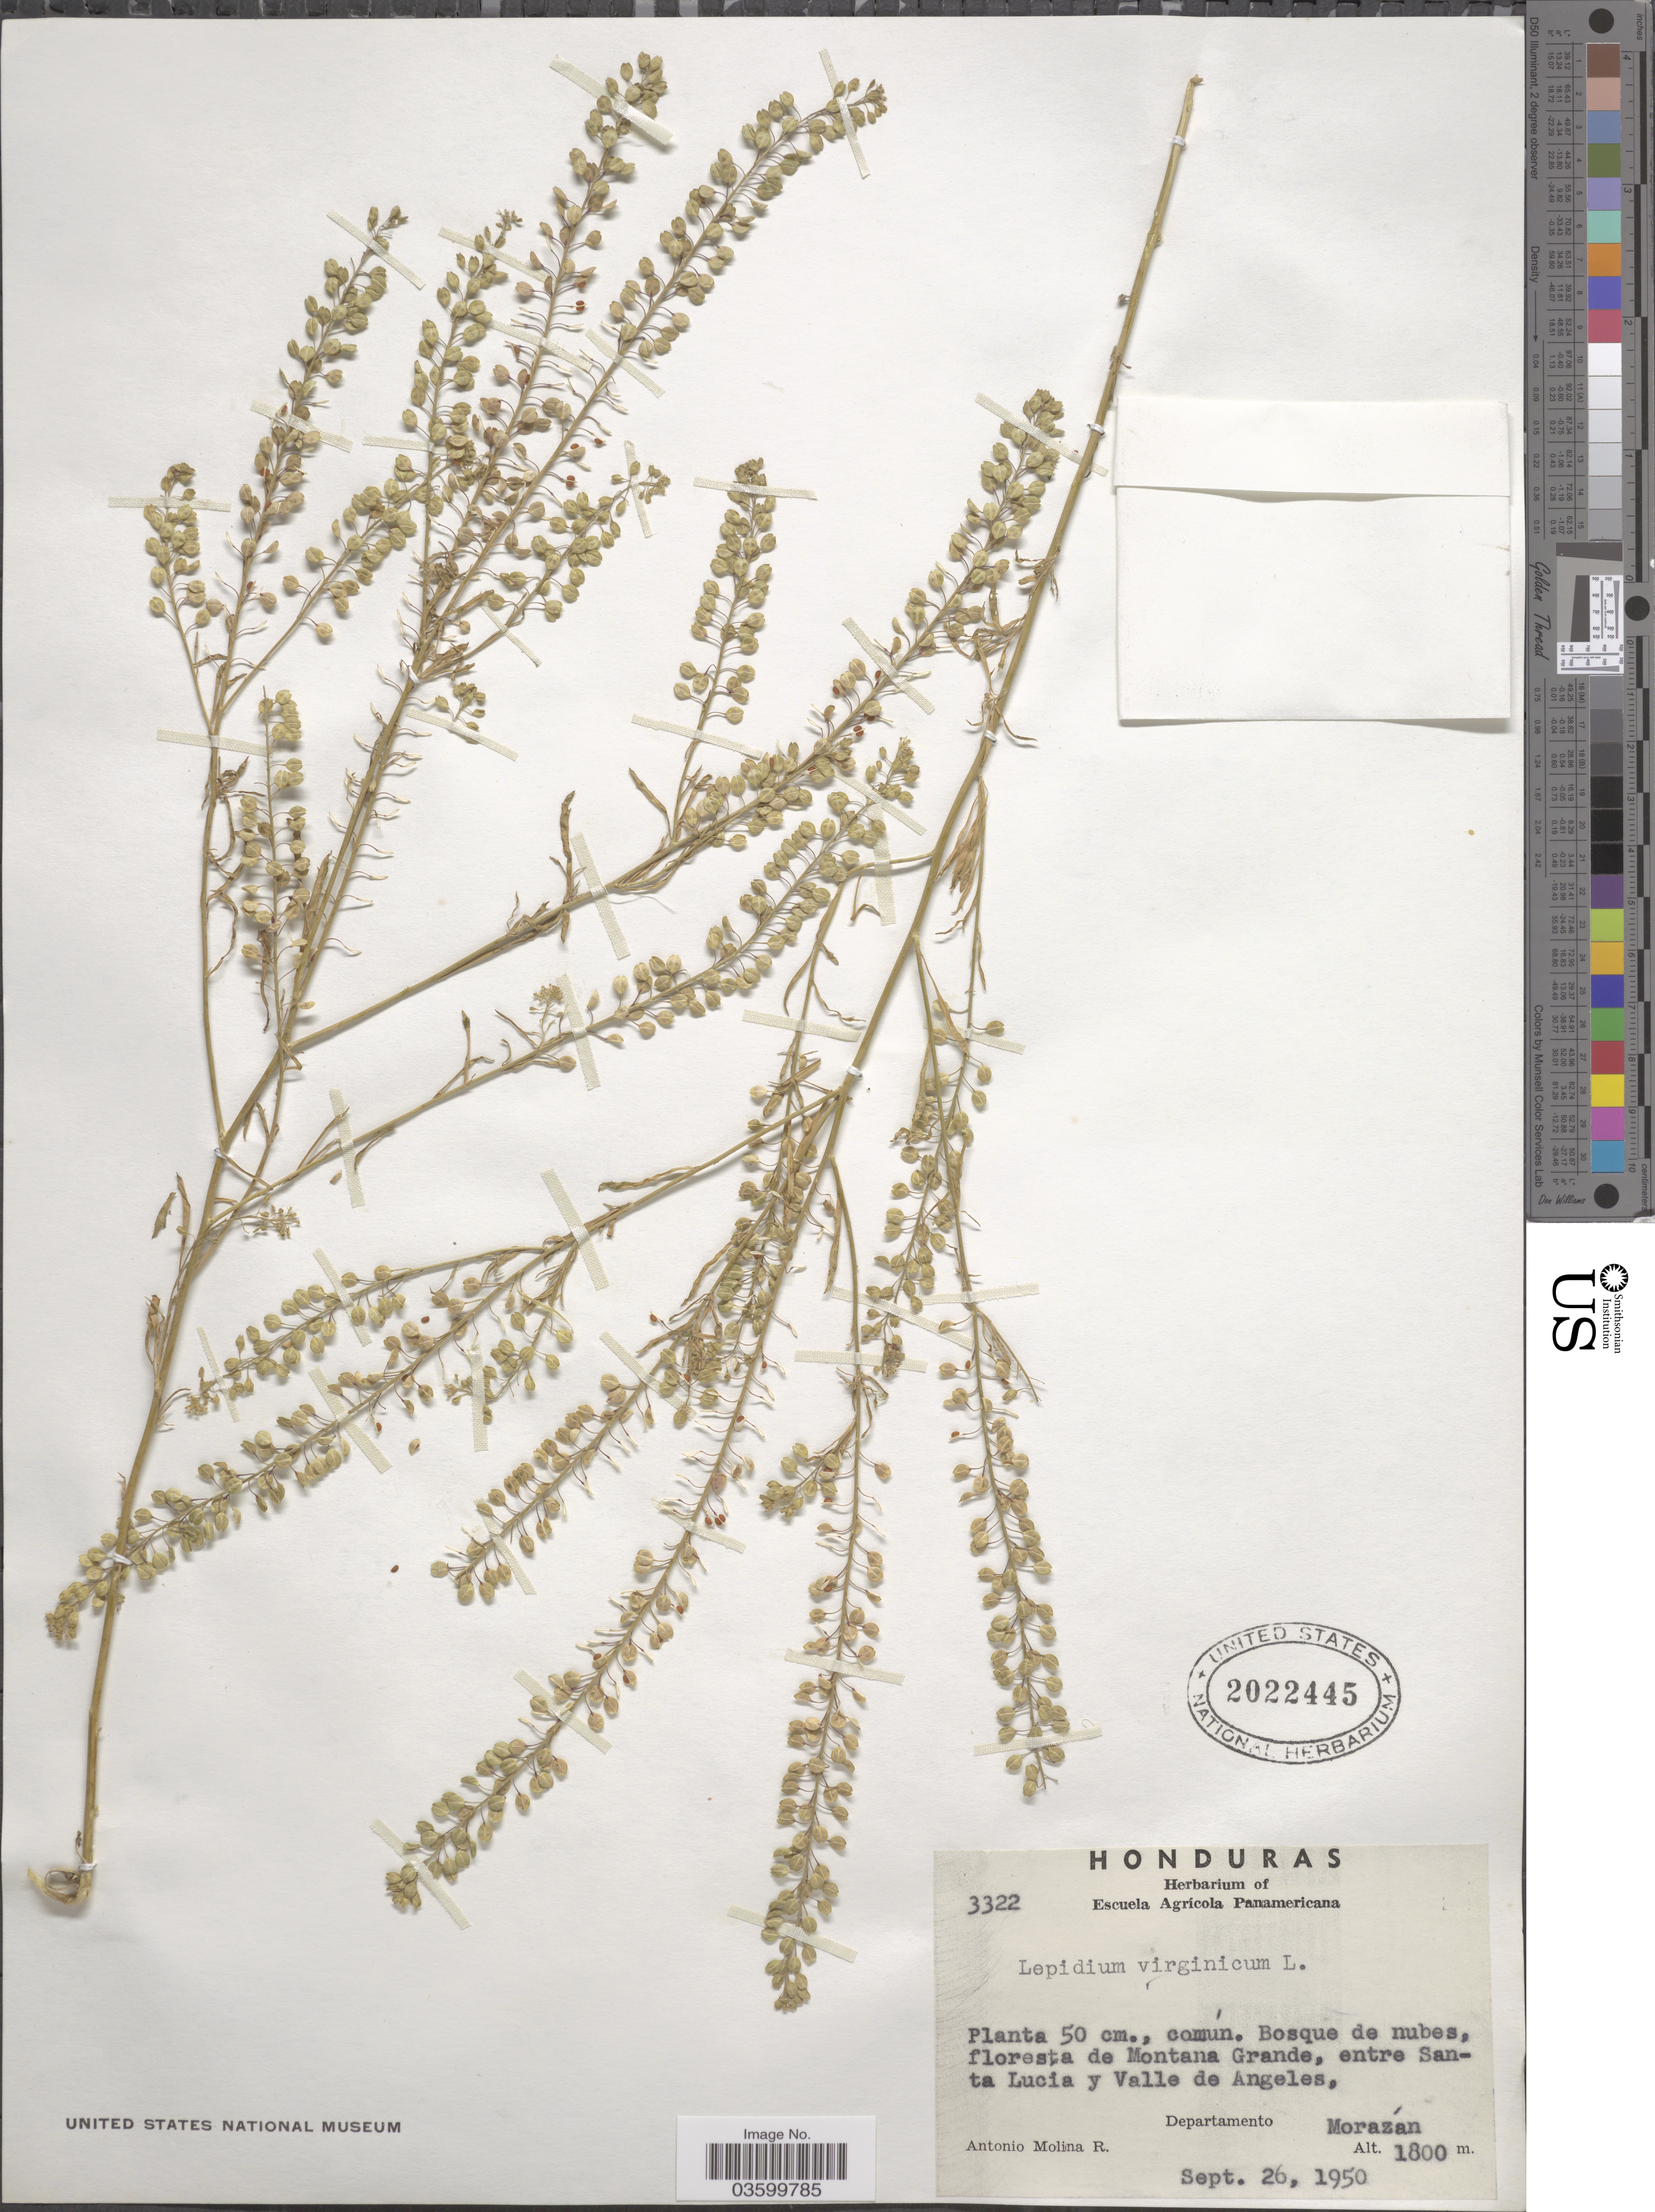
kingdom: Plantae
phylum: Tracheophyta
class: Magnoliopsida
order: Brassicales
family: Brassicaceae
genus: Lepidium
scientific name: Lepidium virginicum var. centrali-americanum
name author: (Thell.) C.L. Hitchc.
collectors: A. Molina R.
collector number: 3322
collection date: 1950-09-26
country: Honduras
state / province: Fco. Morazán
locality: Montana Grande, entre Santa Lucia y Valle de Angeles. Departamento Morazán.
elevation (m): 1800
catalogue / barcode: US 2022445